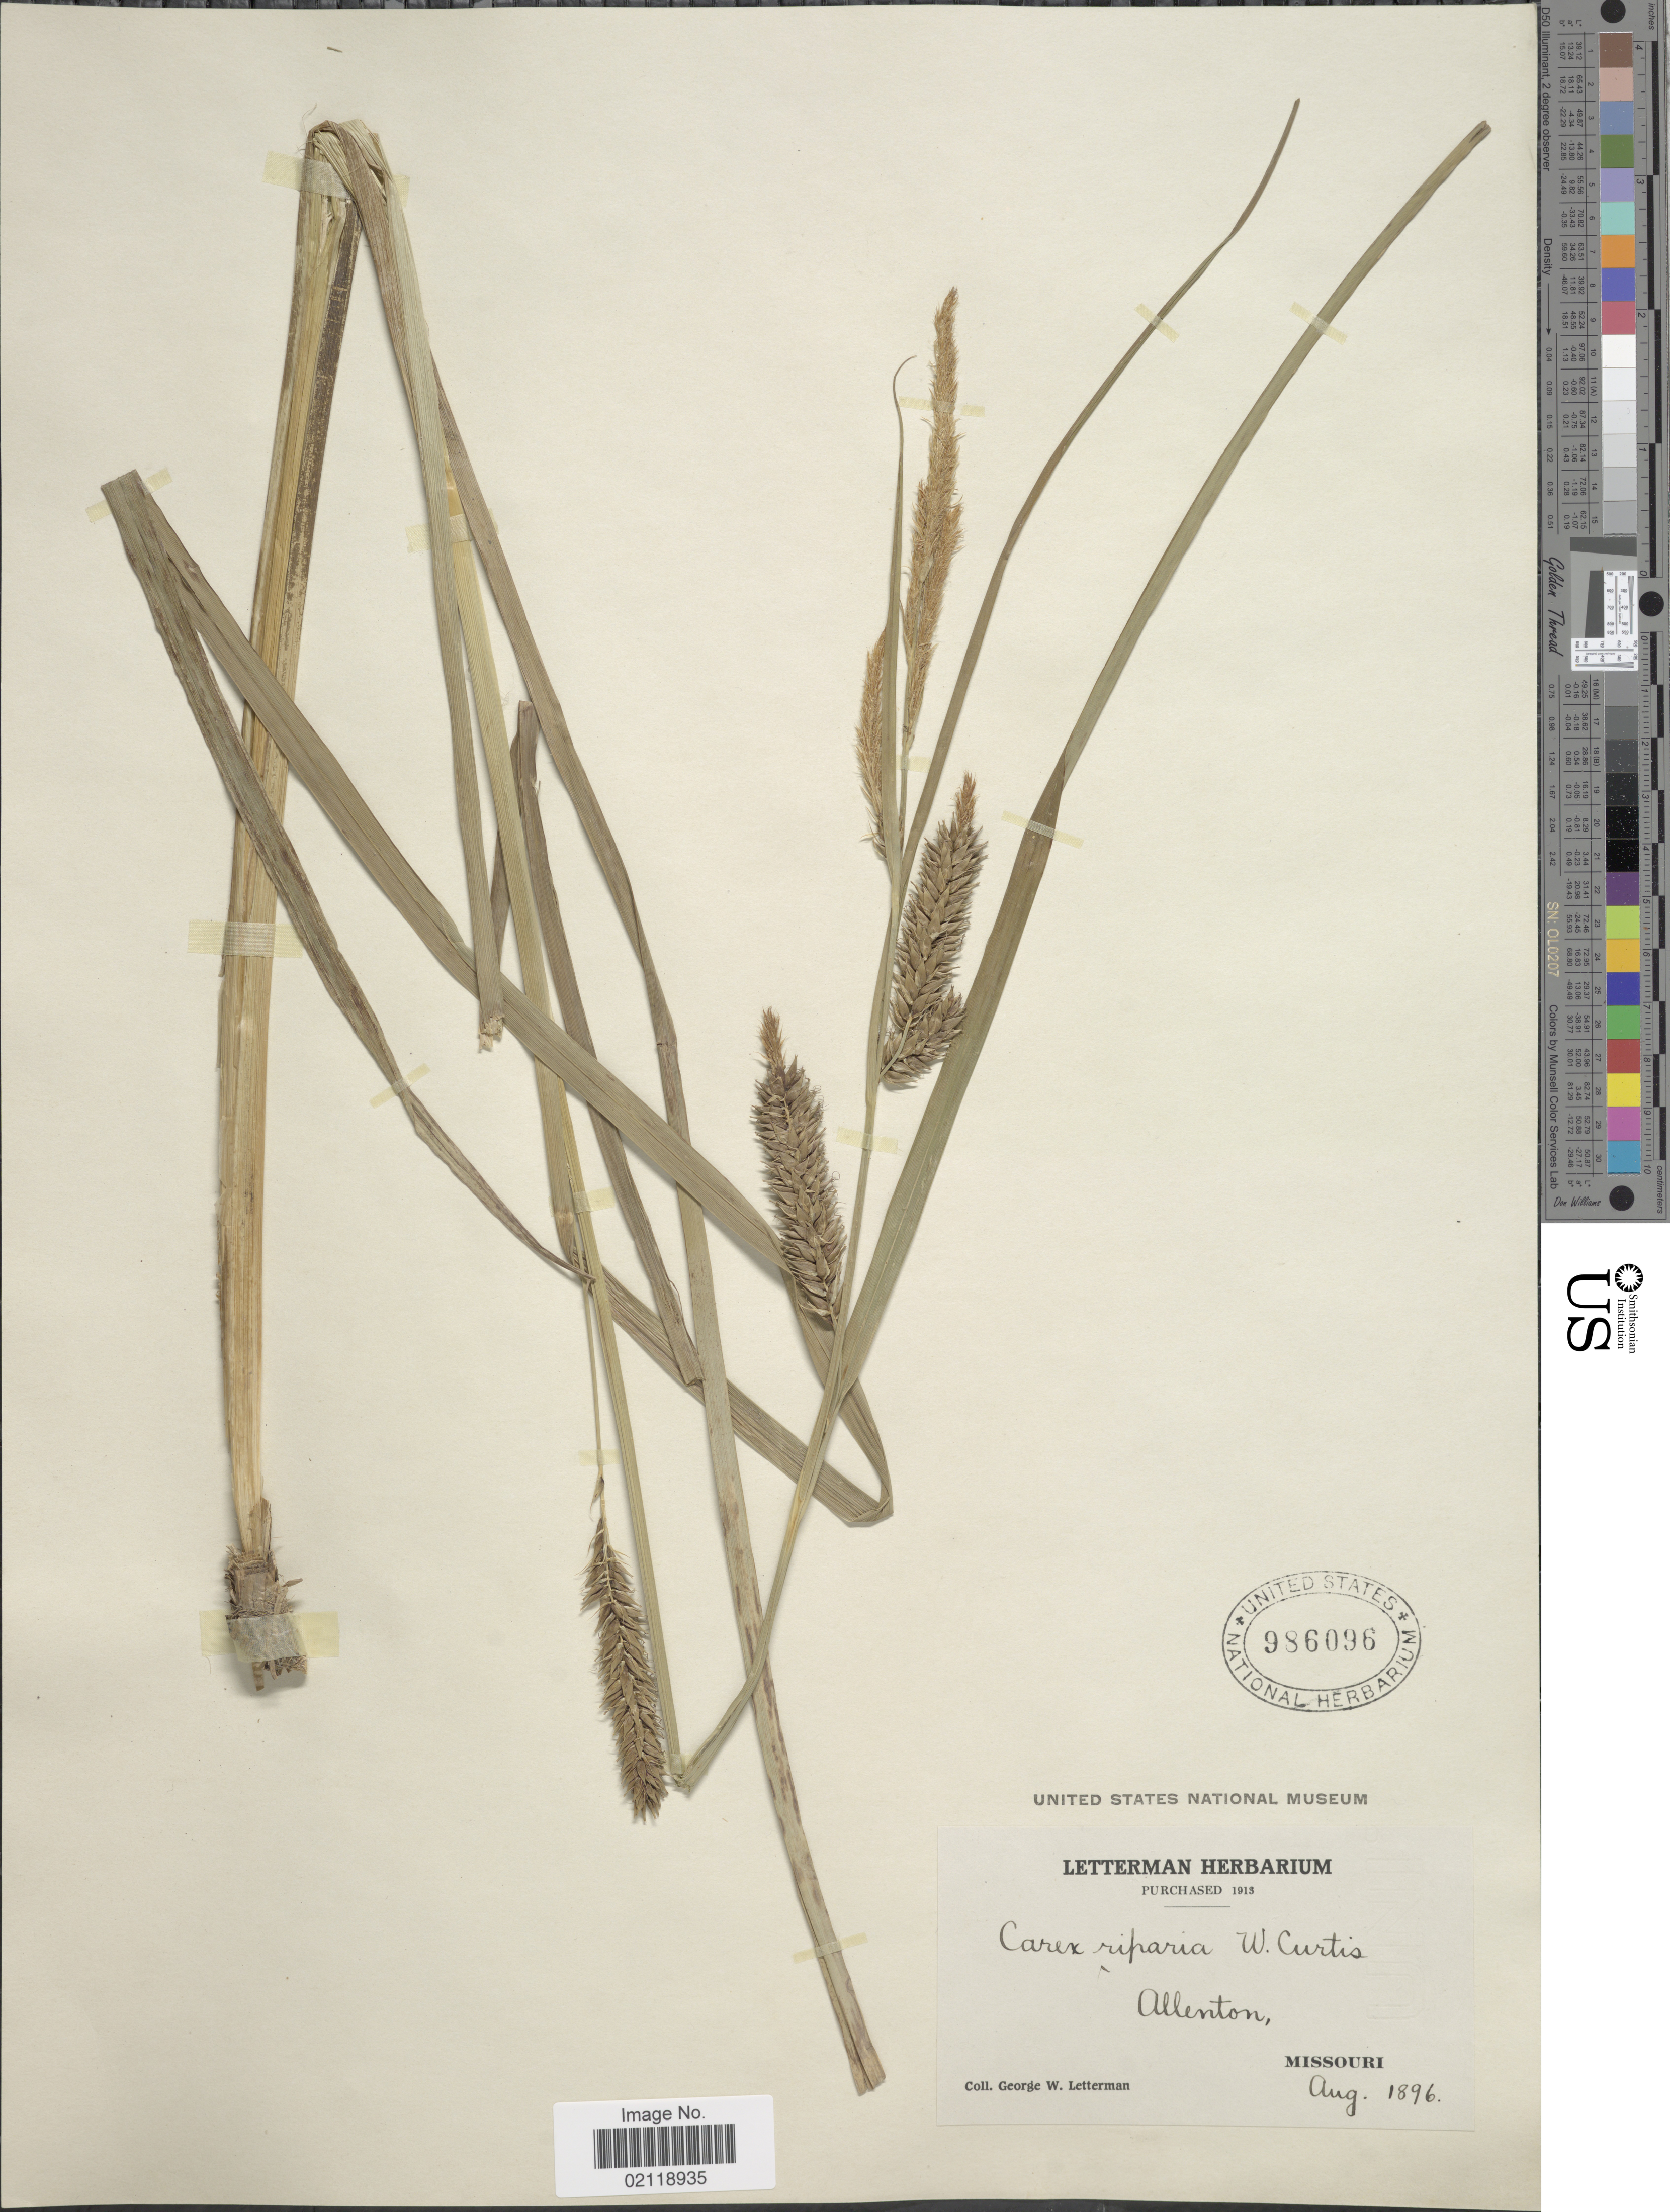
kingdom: Plantae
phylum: Tracheophyta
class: Liliopsida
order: Poales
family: Cyperaceae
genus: Carex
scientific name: Carex lacustris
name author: Willd.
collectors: G. W. Letterman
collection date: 1896-08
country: United States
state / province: Missouri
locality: Allenton.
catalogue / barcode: US 986096